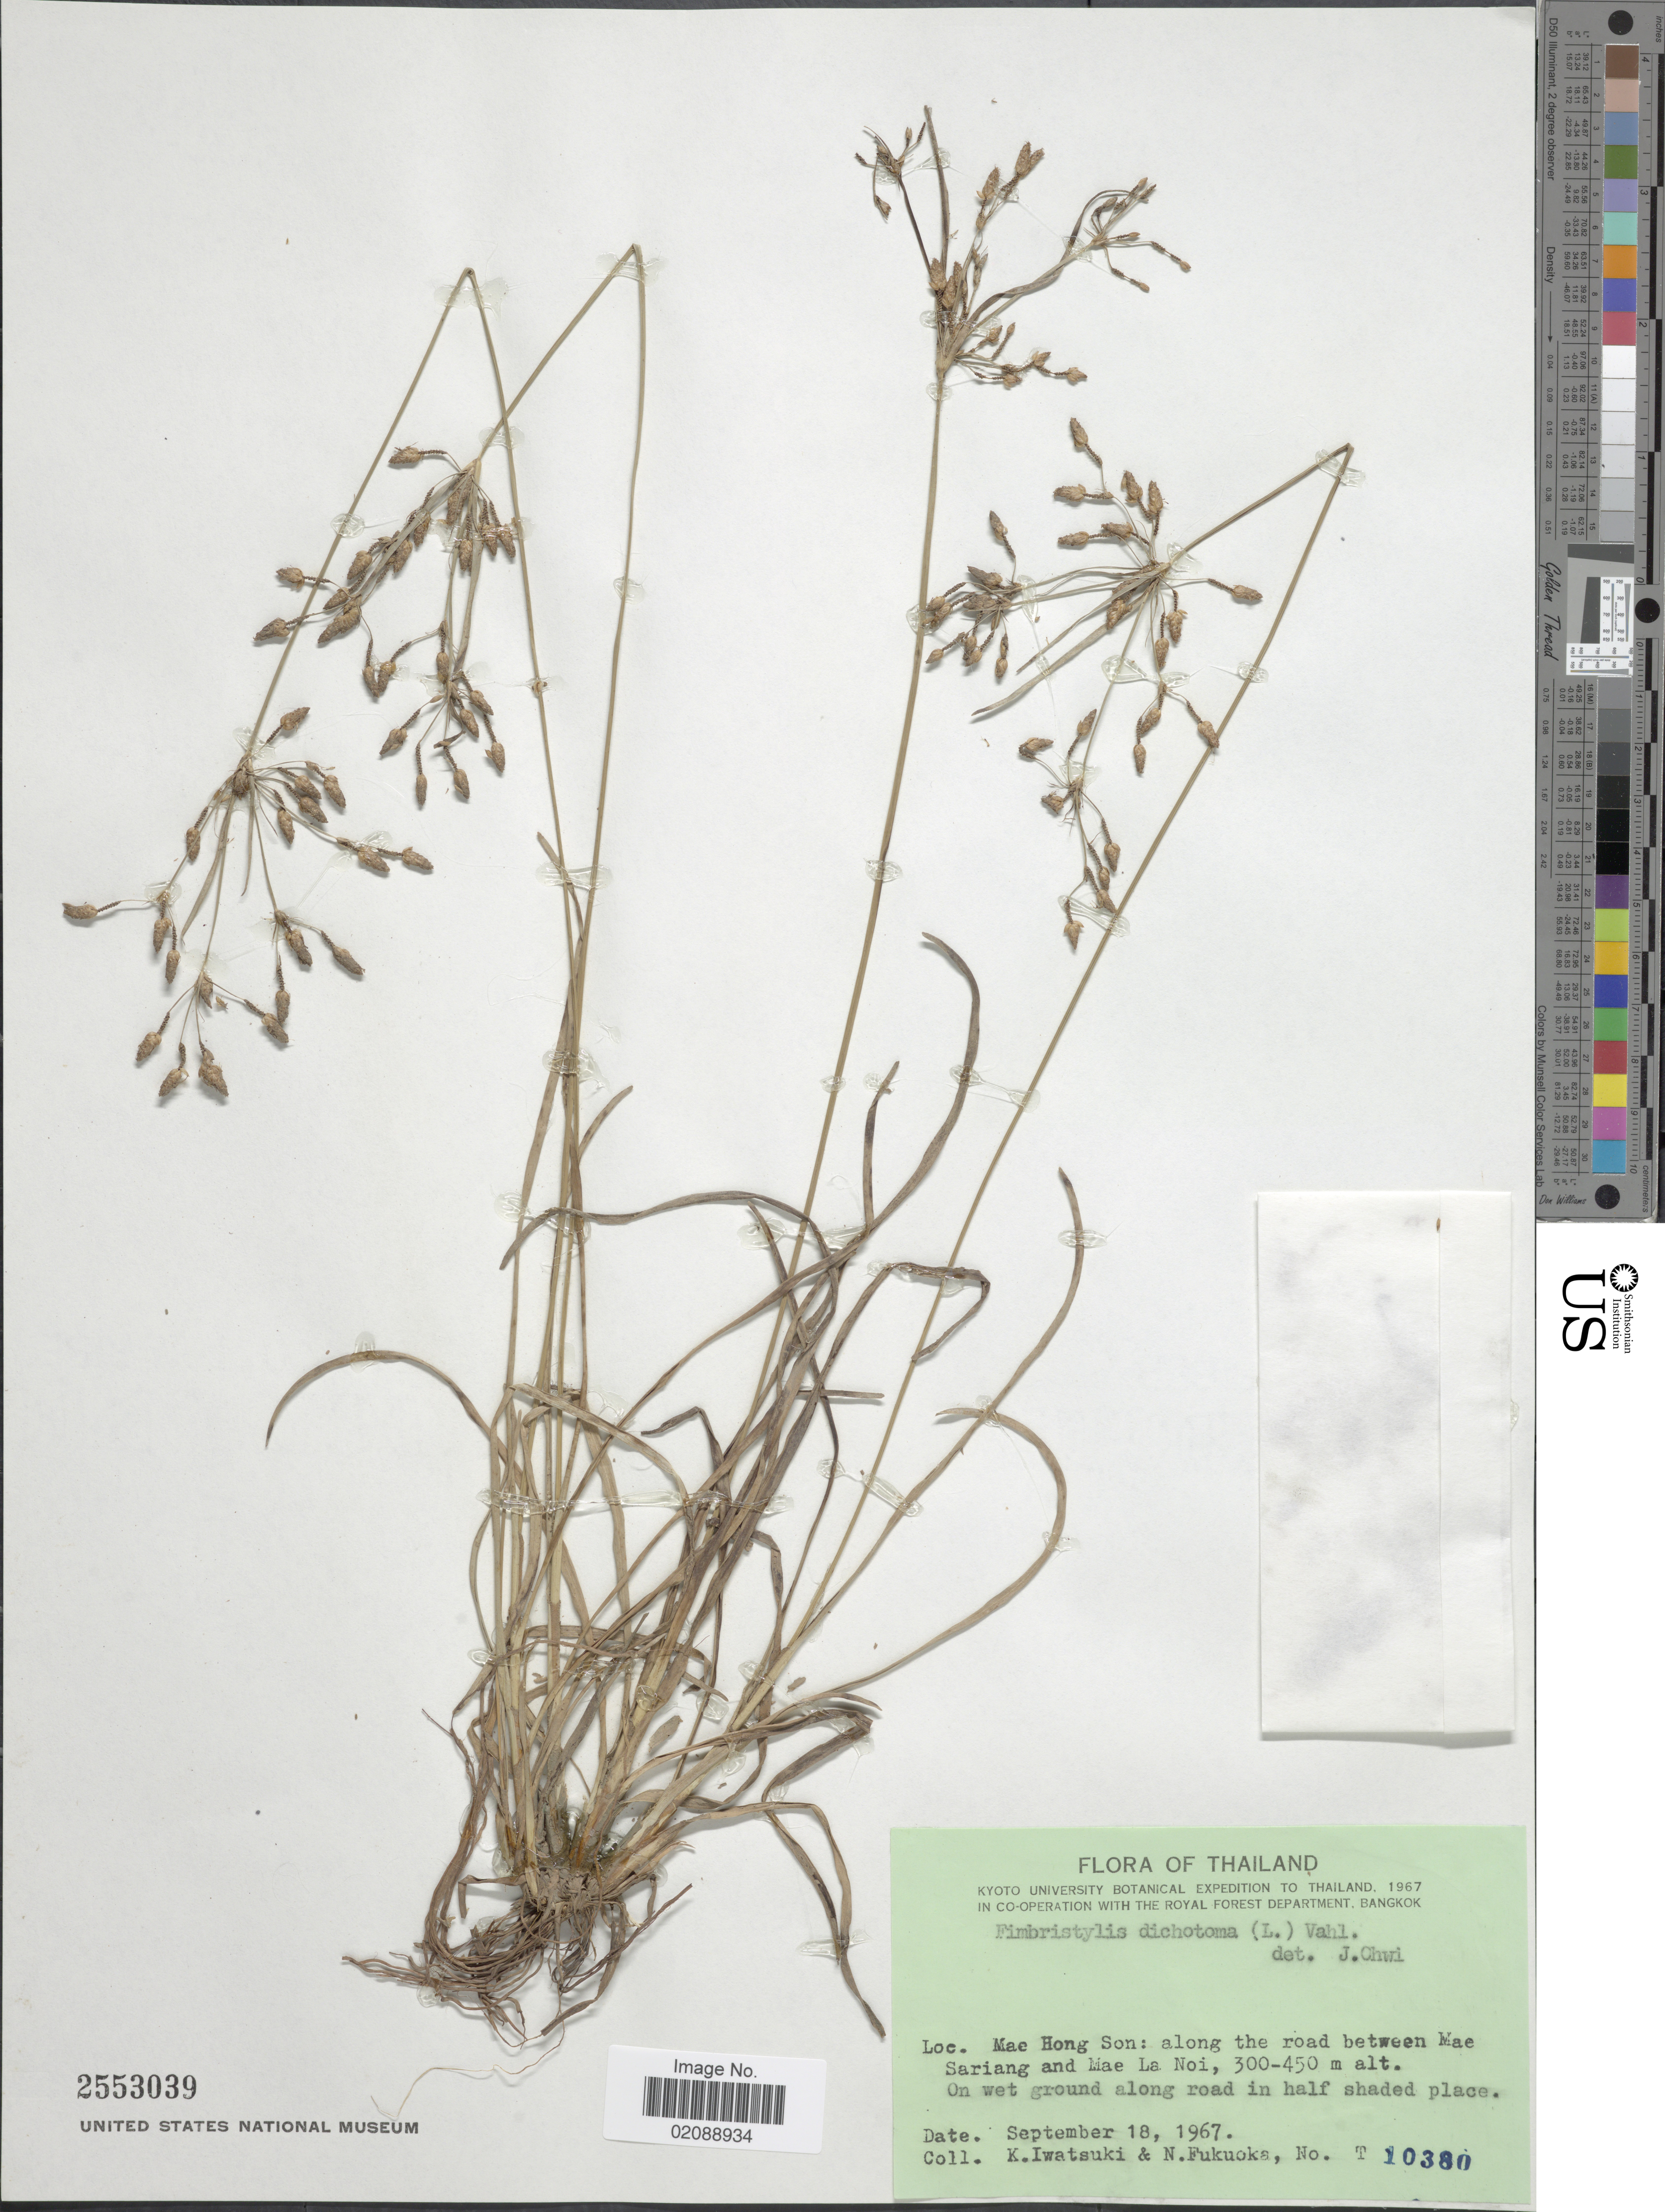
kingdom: Plantae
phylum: Tracheophyta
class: Liliopsida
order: Poales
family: Cyperaceae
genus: Fimbristylis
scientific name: Fimbristylis dichotoma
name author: (L.) Vahl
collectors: K. Iwatsuki & N. Fukuoka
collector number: T10380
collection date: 1967-09-18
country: Thailand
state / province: Mae Hong Son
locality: Along the road between Mae Sariang and mae La Noi, on wet ground along road in half shaded place.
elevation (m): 300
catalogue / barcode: US 2553039